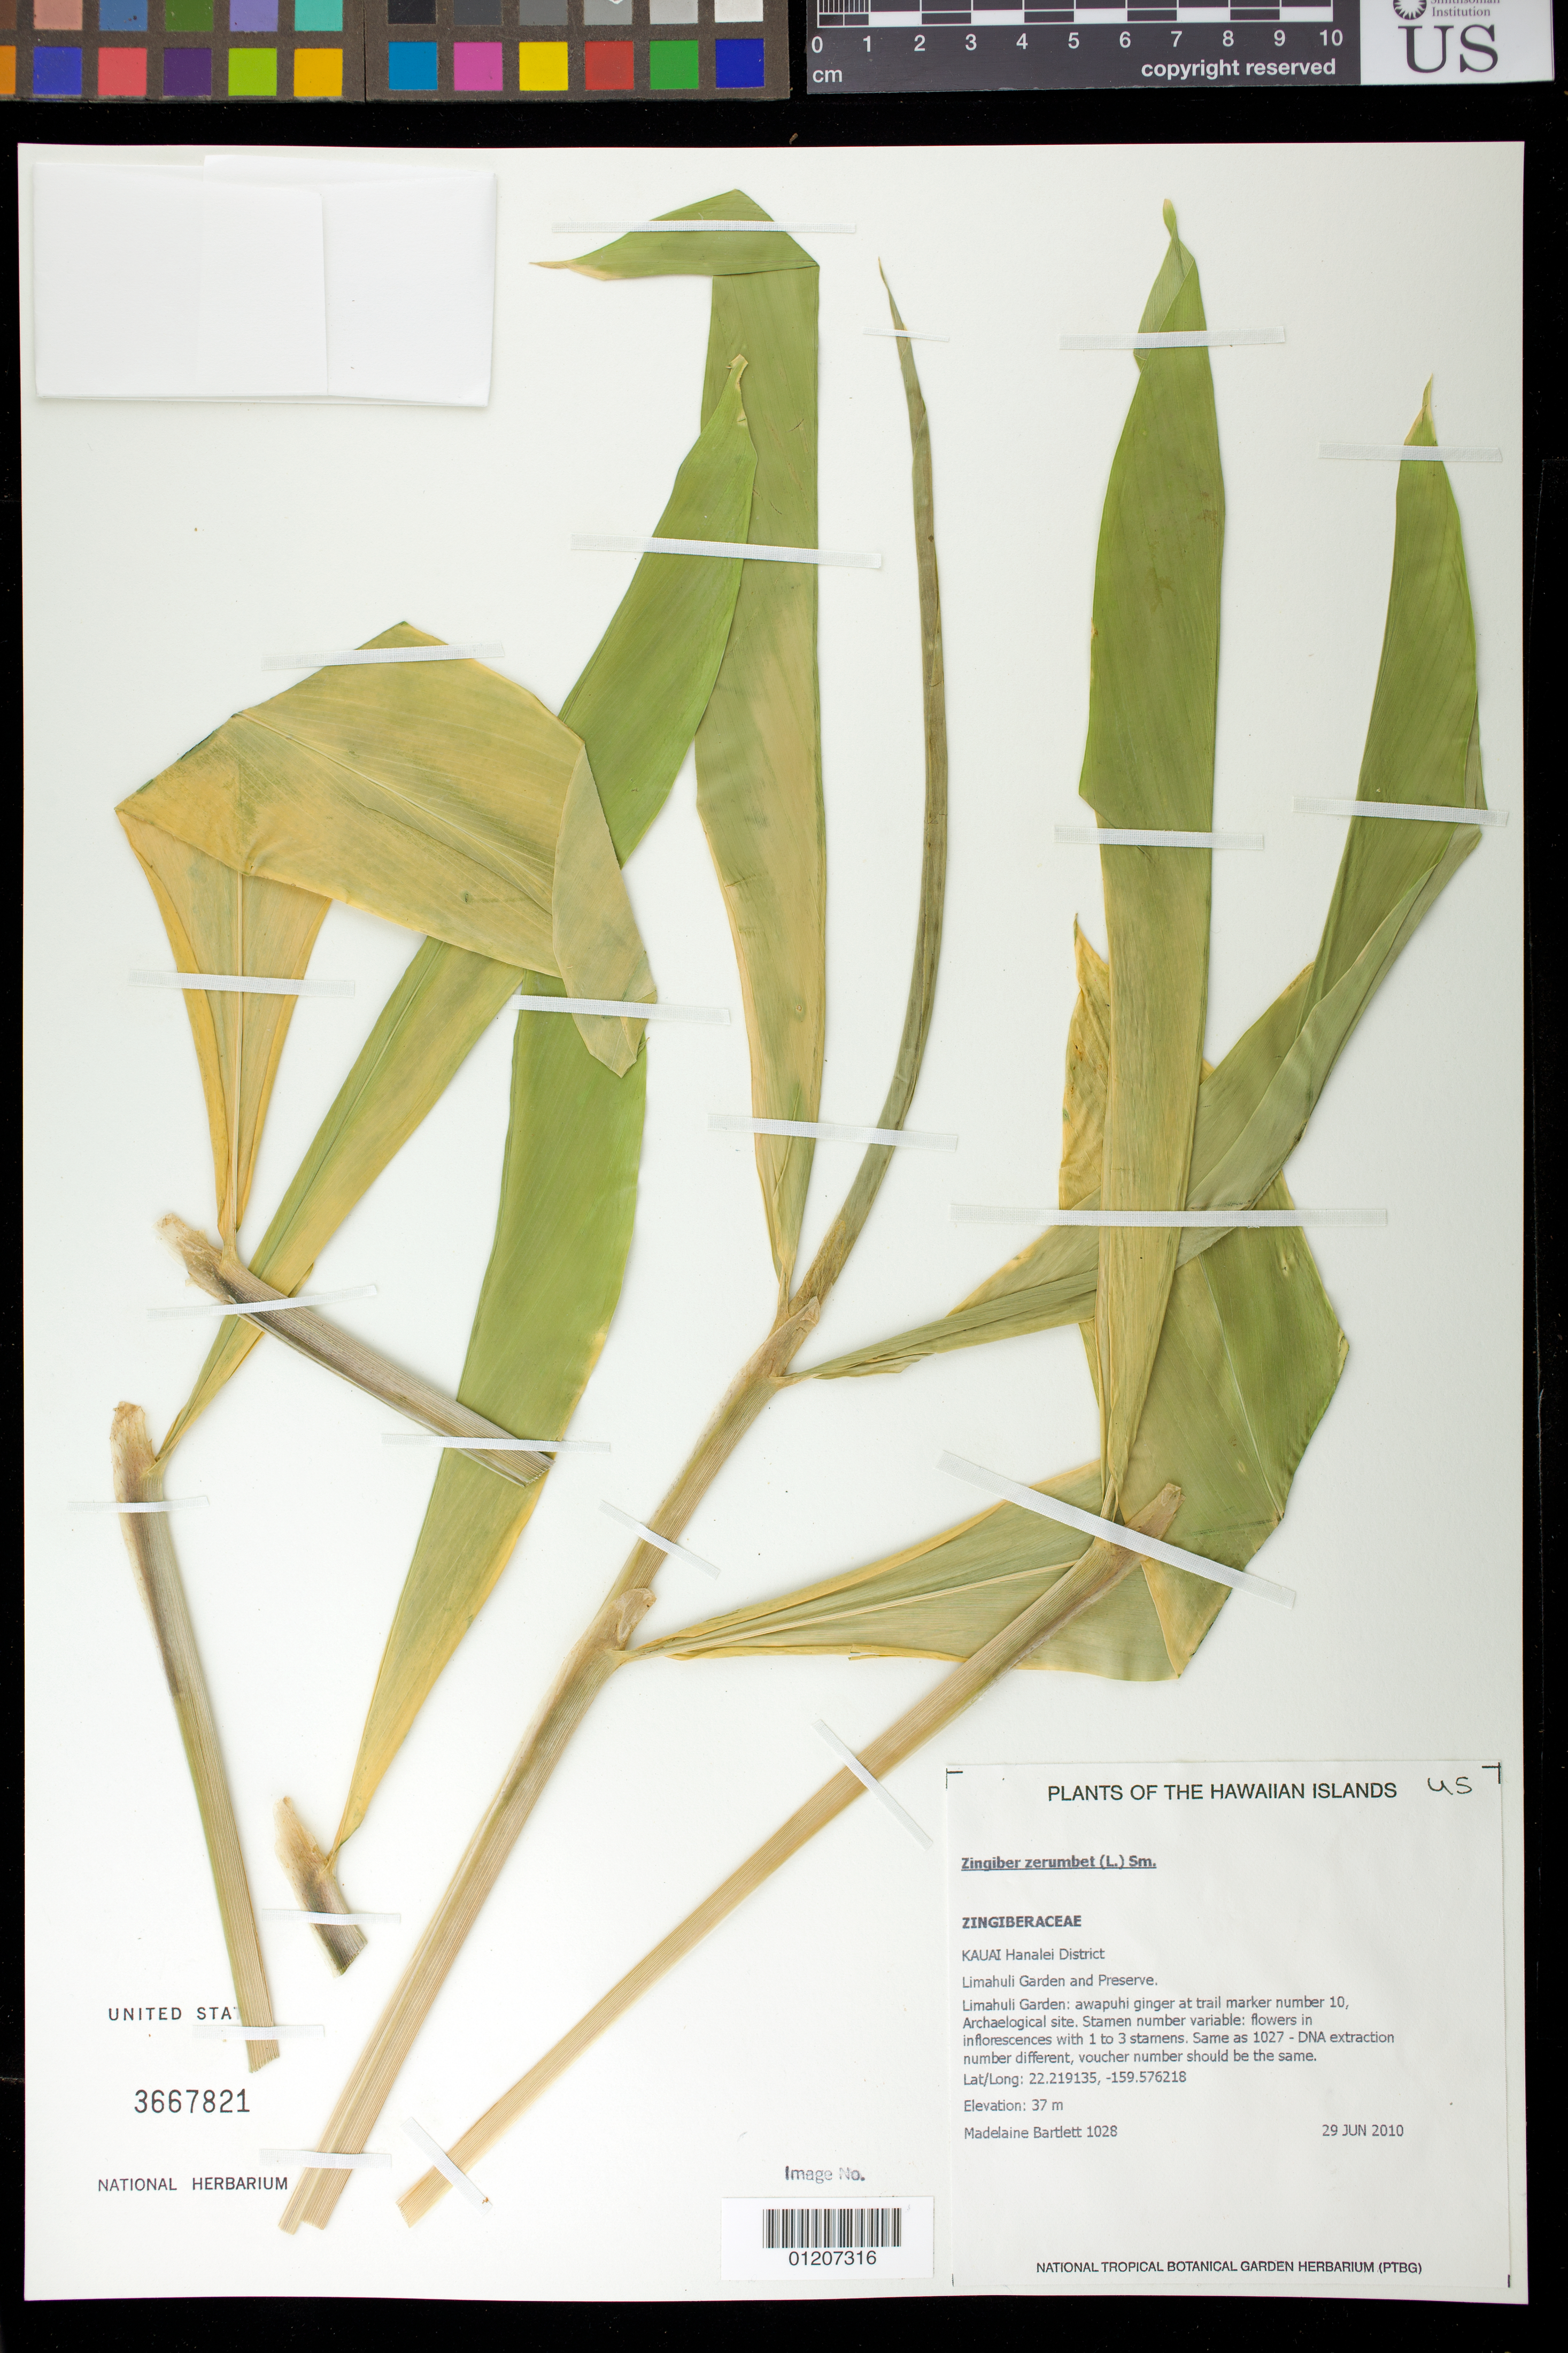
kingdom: Plantae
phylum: Tracheophyta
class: Liliopsida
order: Zingiberales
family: Zingiberaceae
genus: Zingiber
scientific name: Zingiber zerumbet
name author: (L.) Sm.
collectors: M. Bartlett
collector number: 1028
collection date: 2010-06-29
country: United States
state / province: Hawaii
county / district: Kauai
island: Kaua'i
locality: Hanalei District, Limahuli Garden and Preserve, awapuhi ginger at trail marker number 10, archaelogical site.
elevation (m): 37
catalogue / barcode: US 3667821